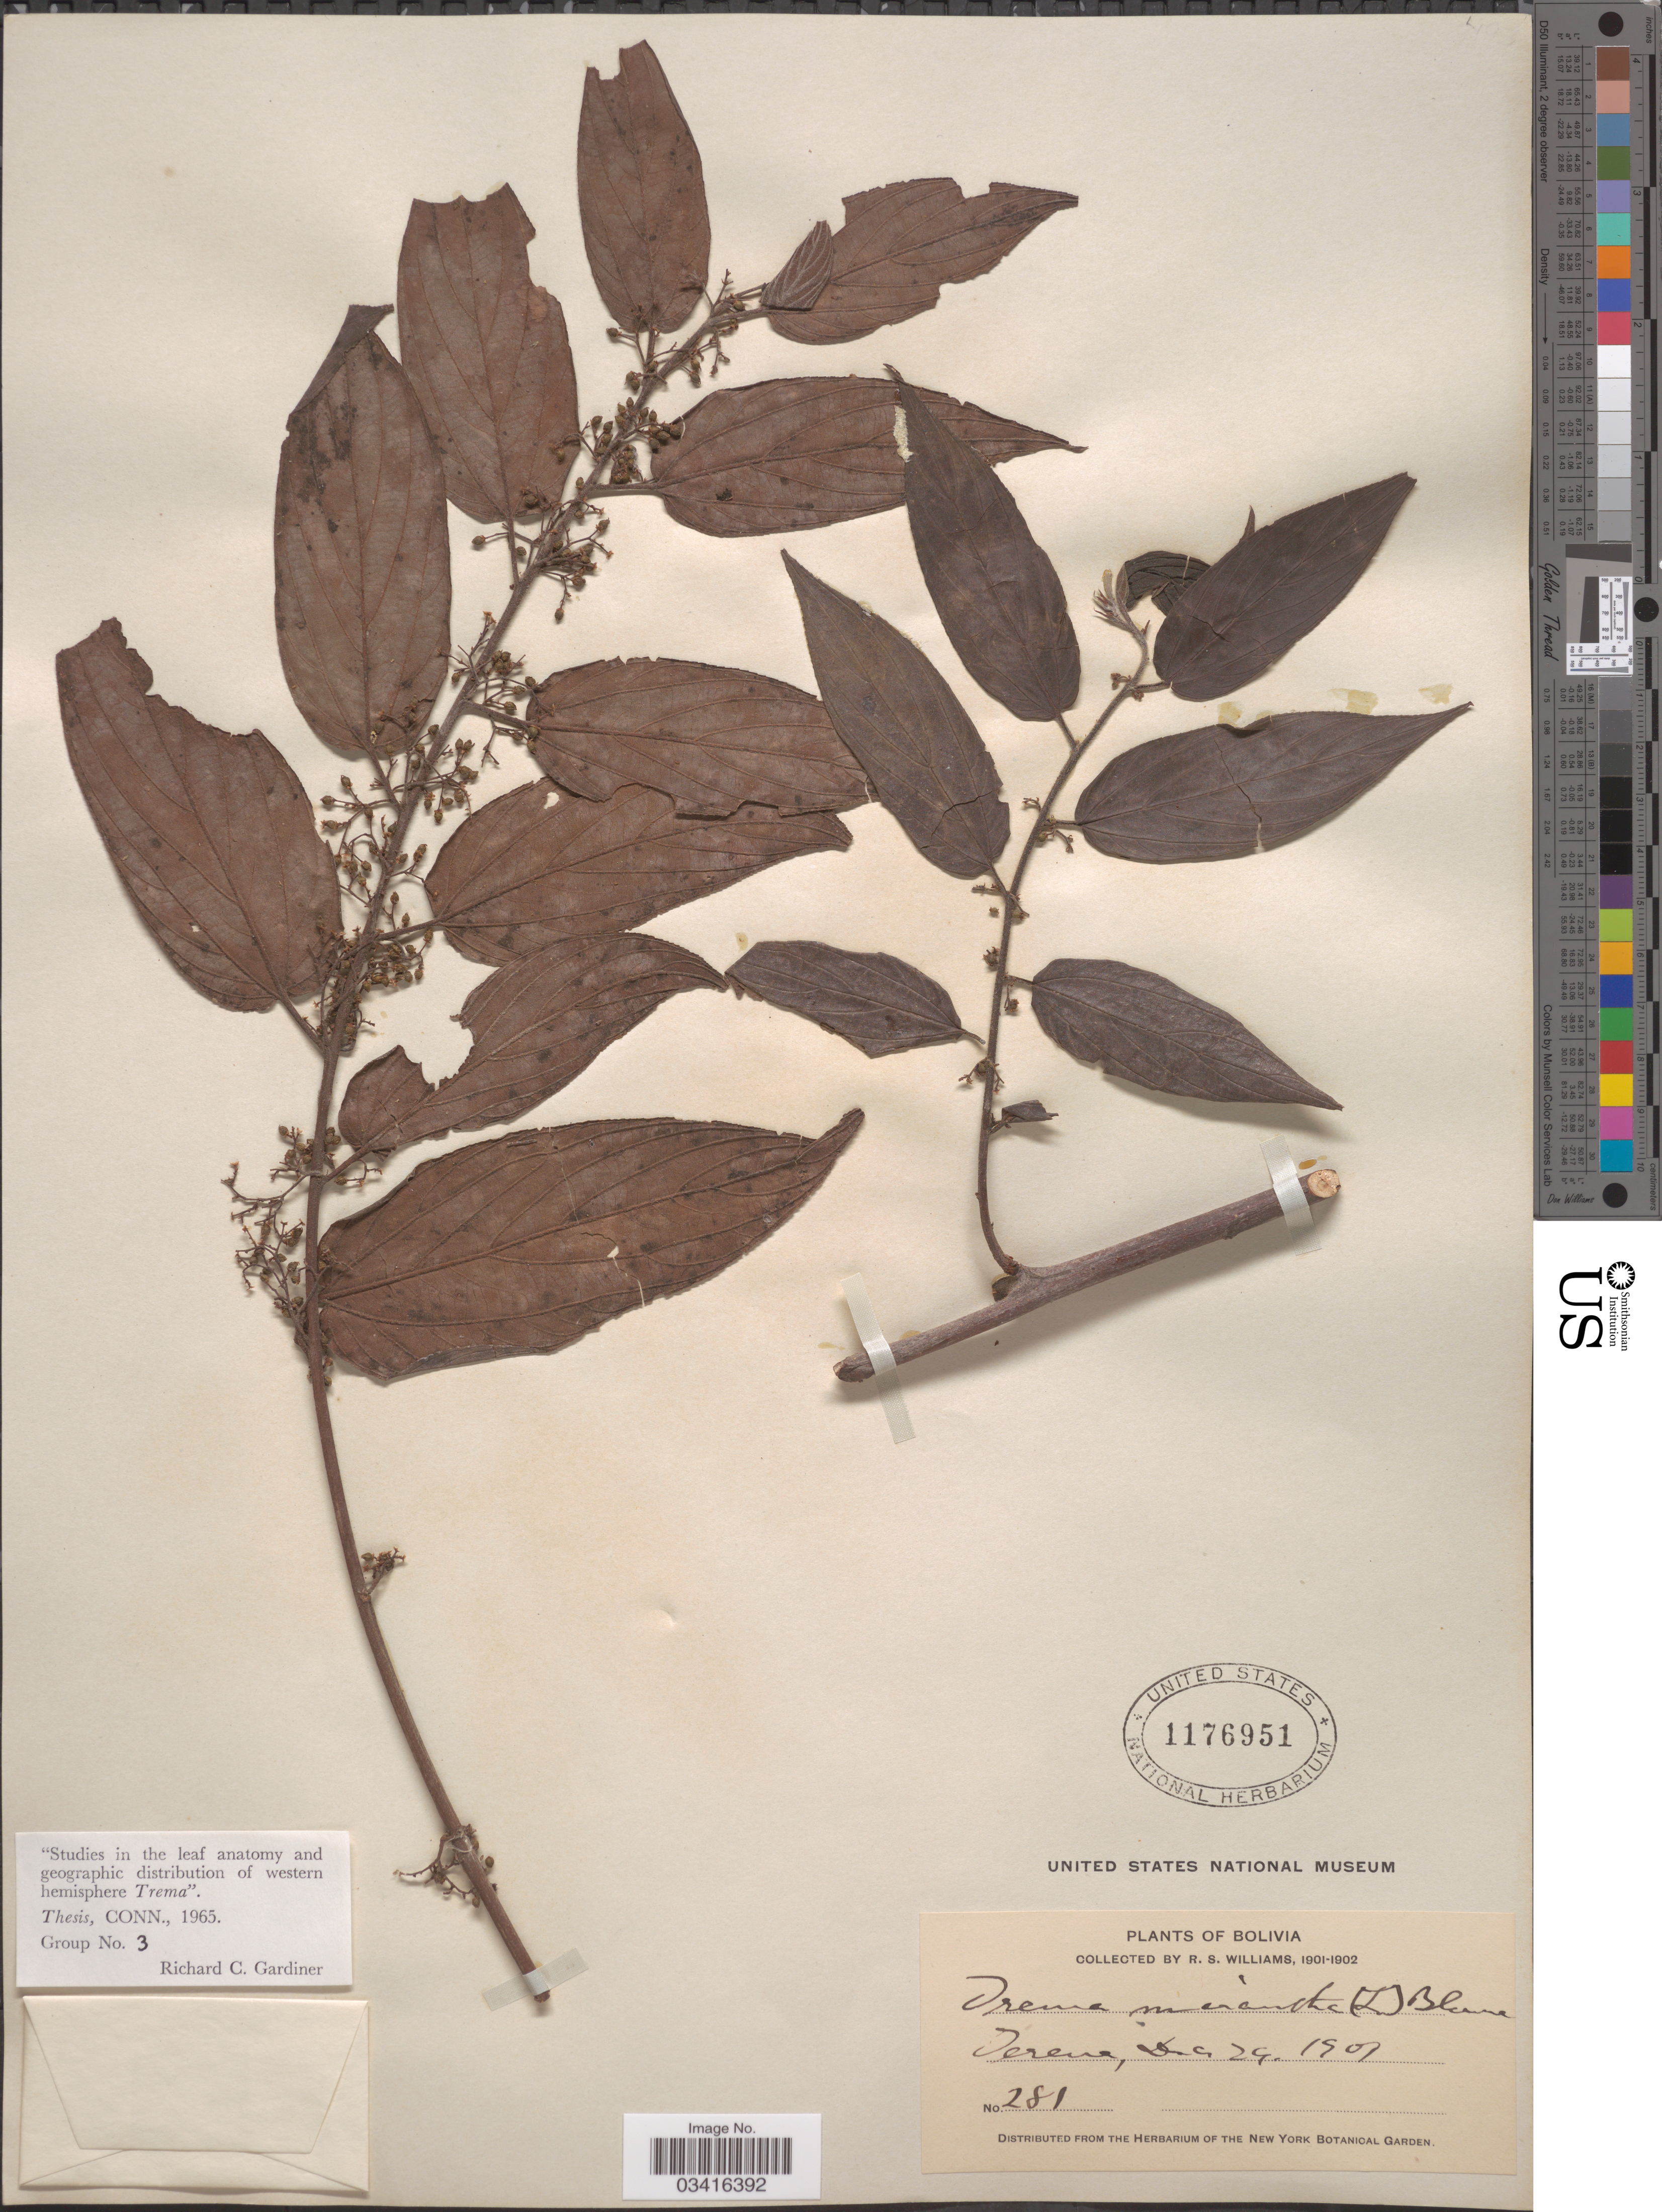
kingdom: Plantae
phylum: Tracheophyta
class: Magnoliopsida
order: Rosales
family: Cannabaceae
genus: Trema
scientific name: Trema micranthum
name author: (L.) Blume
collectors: R. S. Williams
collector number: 281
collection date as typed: Dec. 29, 1901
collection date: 1901-12-29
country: Bolivia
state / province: La Paz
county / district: Iturralde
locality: Ixiamas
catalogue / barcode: US 1176951